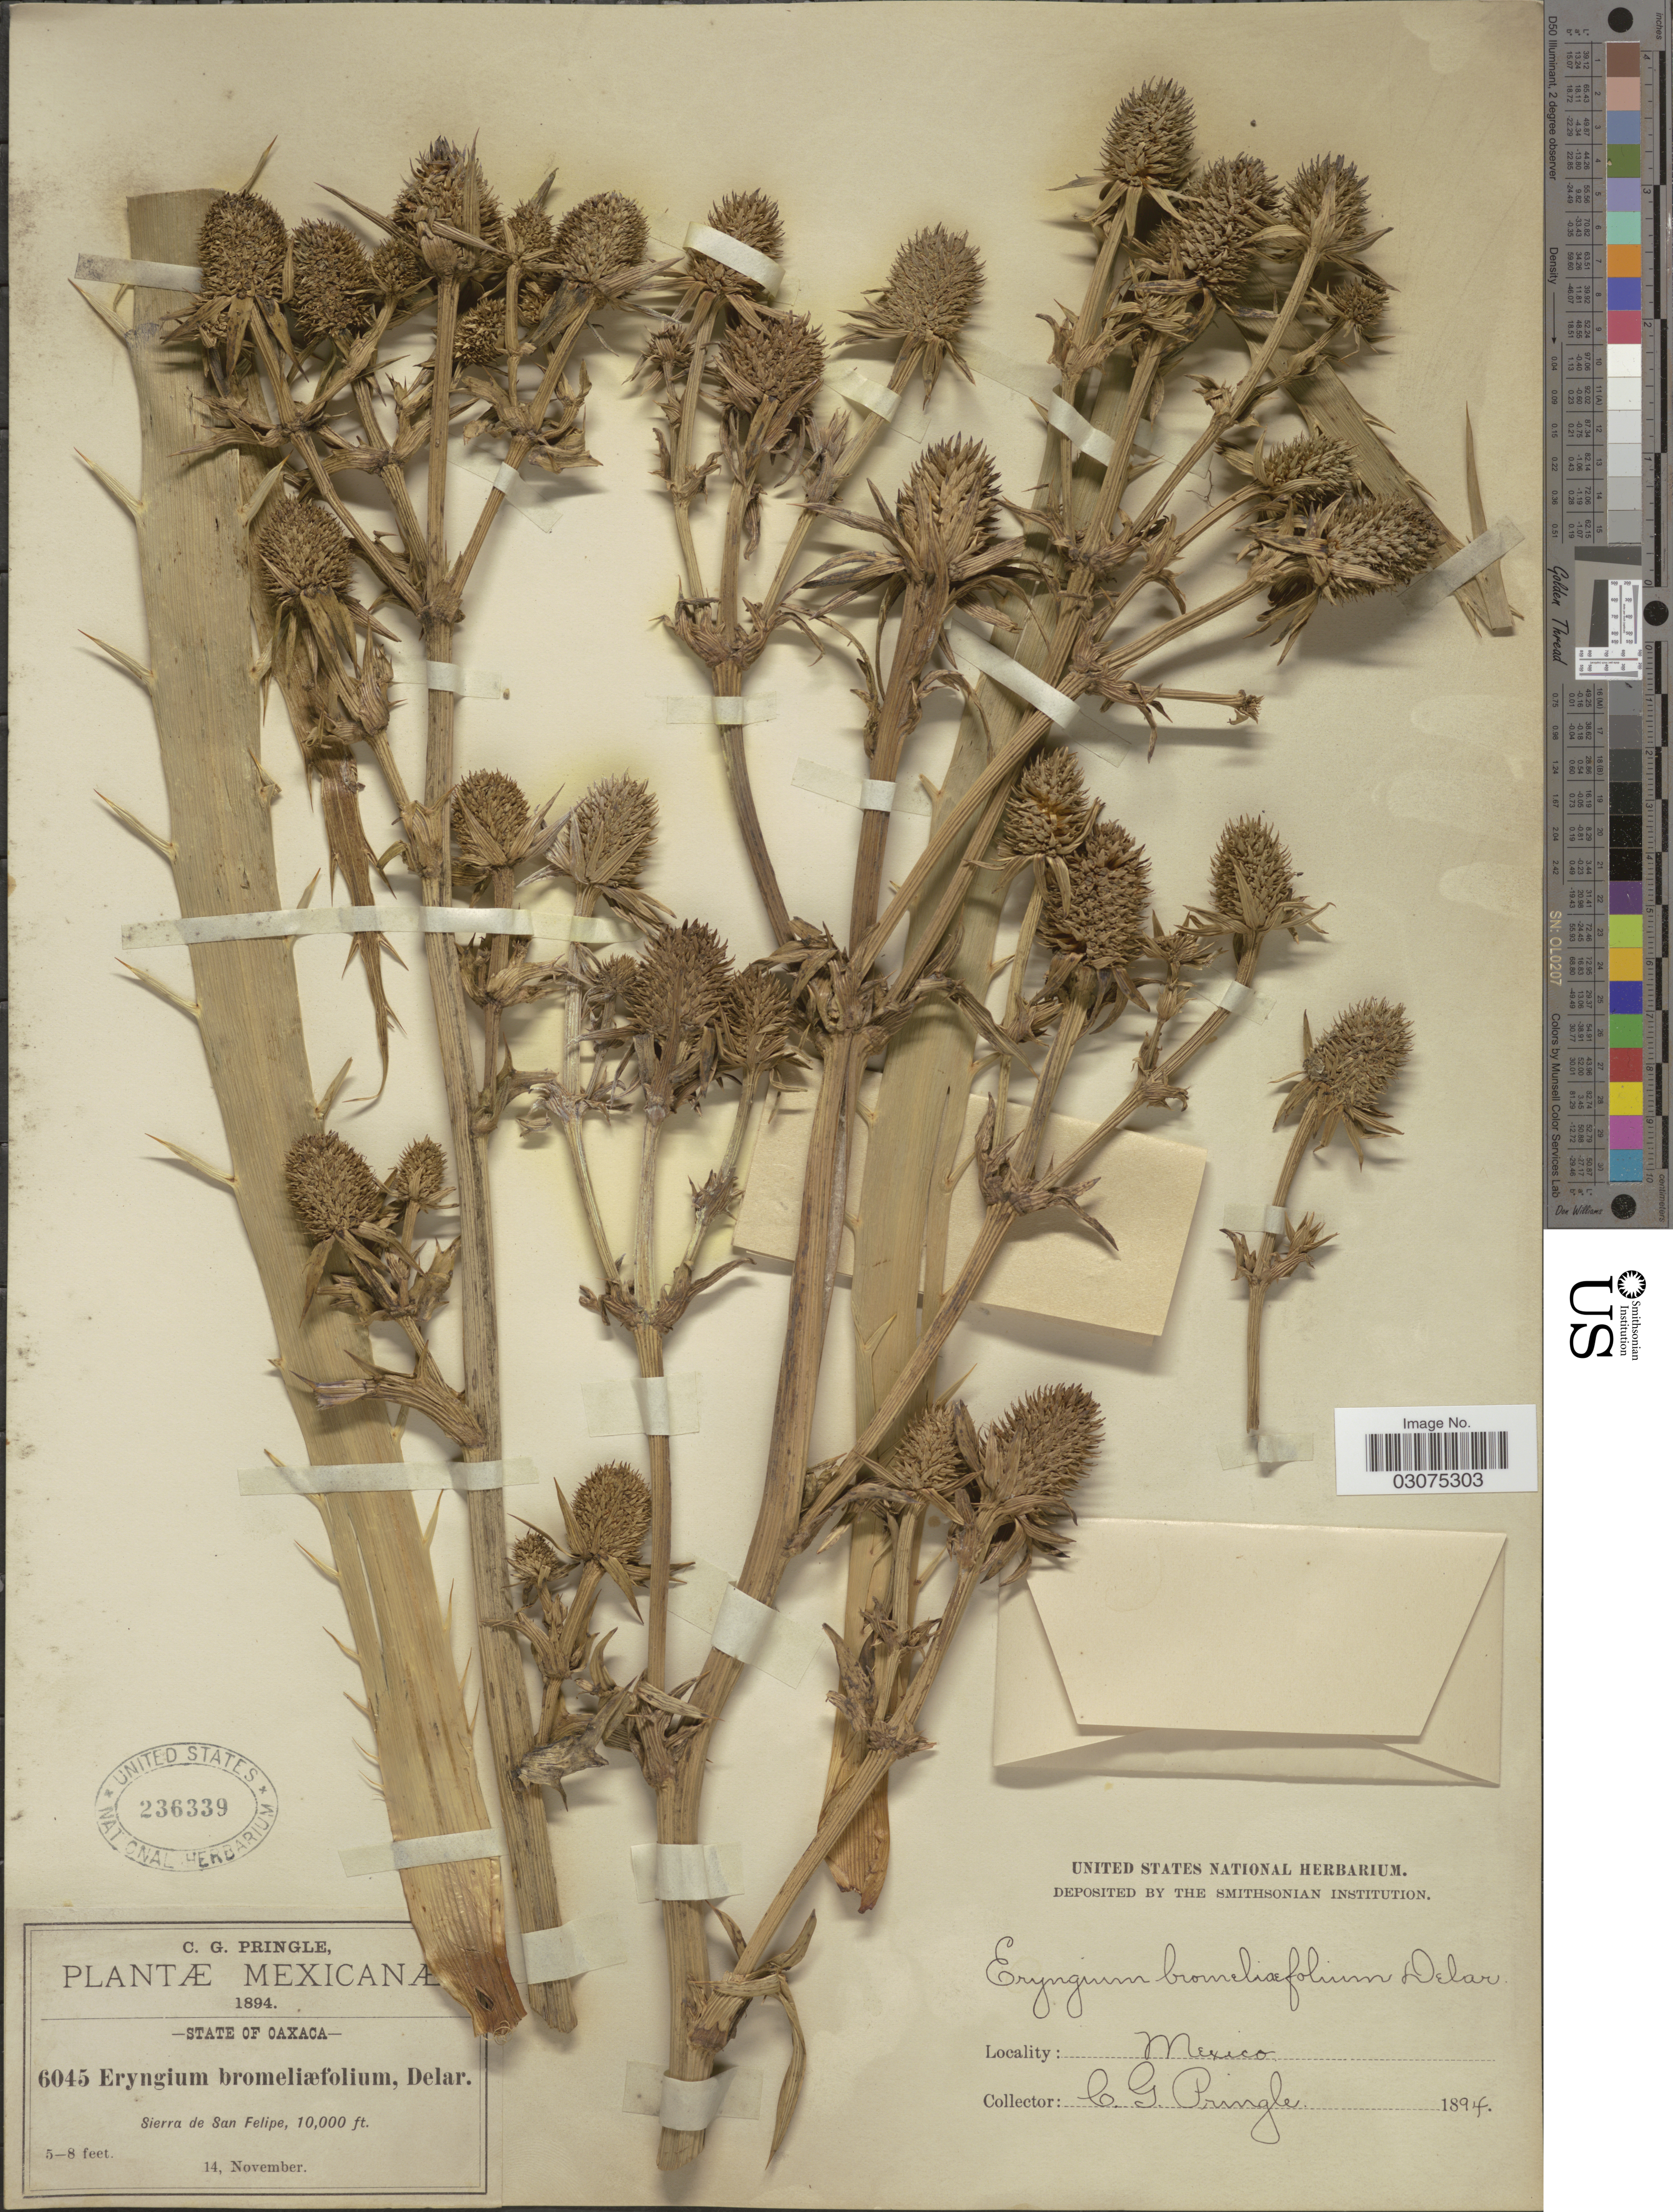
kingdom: Plantae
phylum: Tracheophyta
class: Magnoliopsida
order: Apiales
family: Apiaceae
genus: Eryngium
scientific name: Eryngium bromeliifolium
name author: F. Delaroche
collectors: C. G. Pringle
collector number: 6045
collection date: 1894-11-14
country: Mexico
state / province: Oaxaca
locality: Sierra de San Felipe.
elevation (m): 3048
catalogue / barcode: US 236339